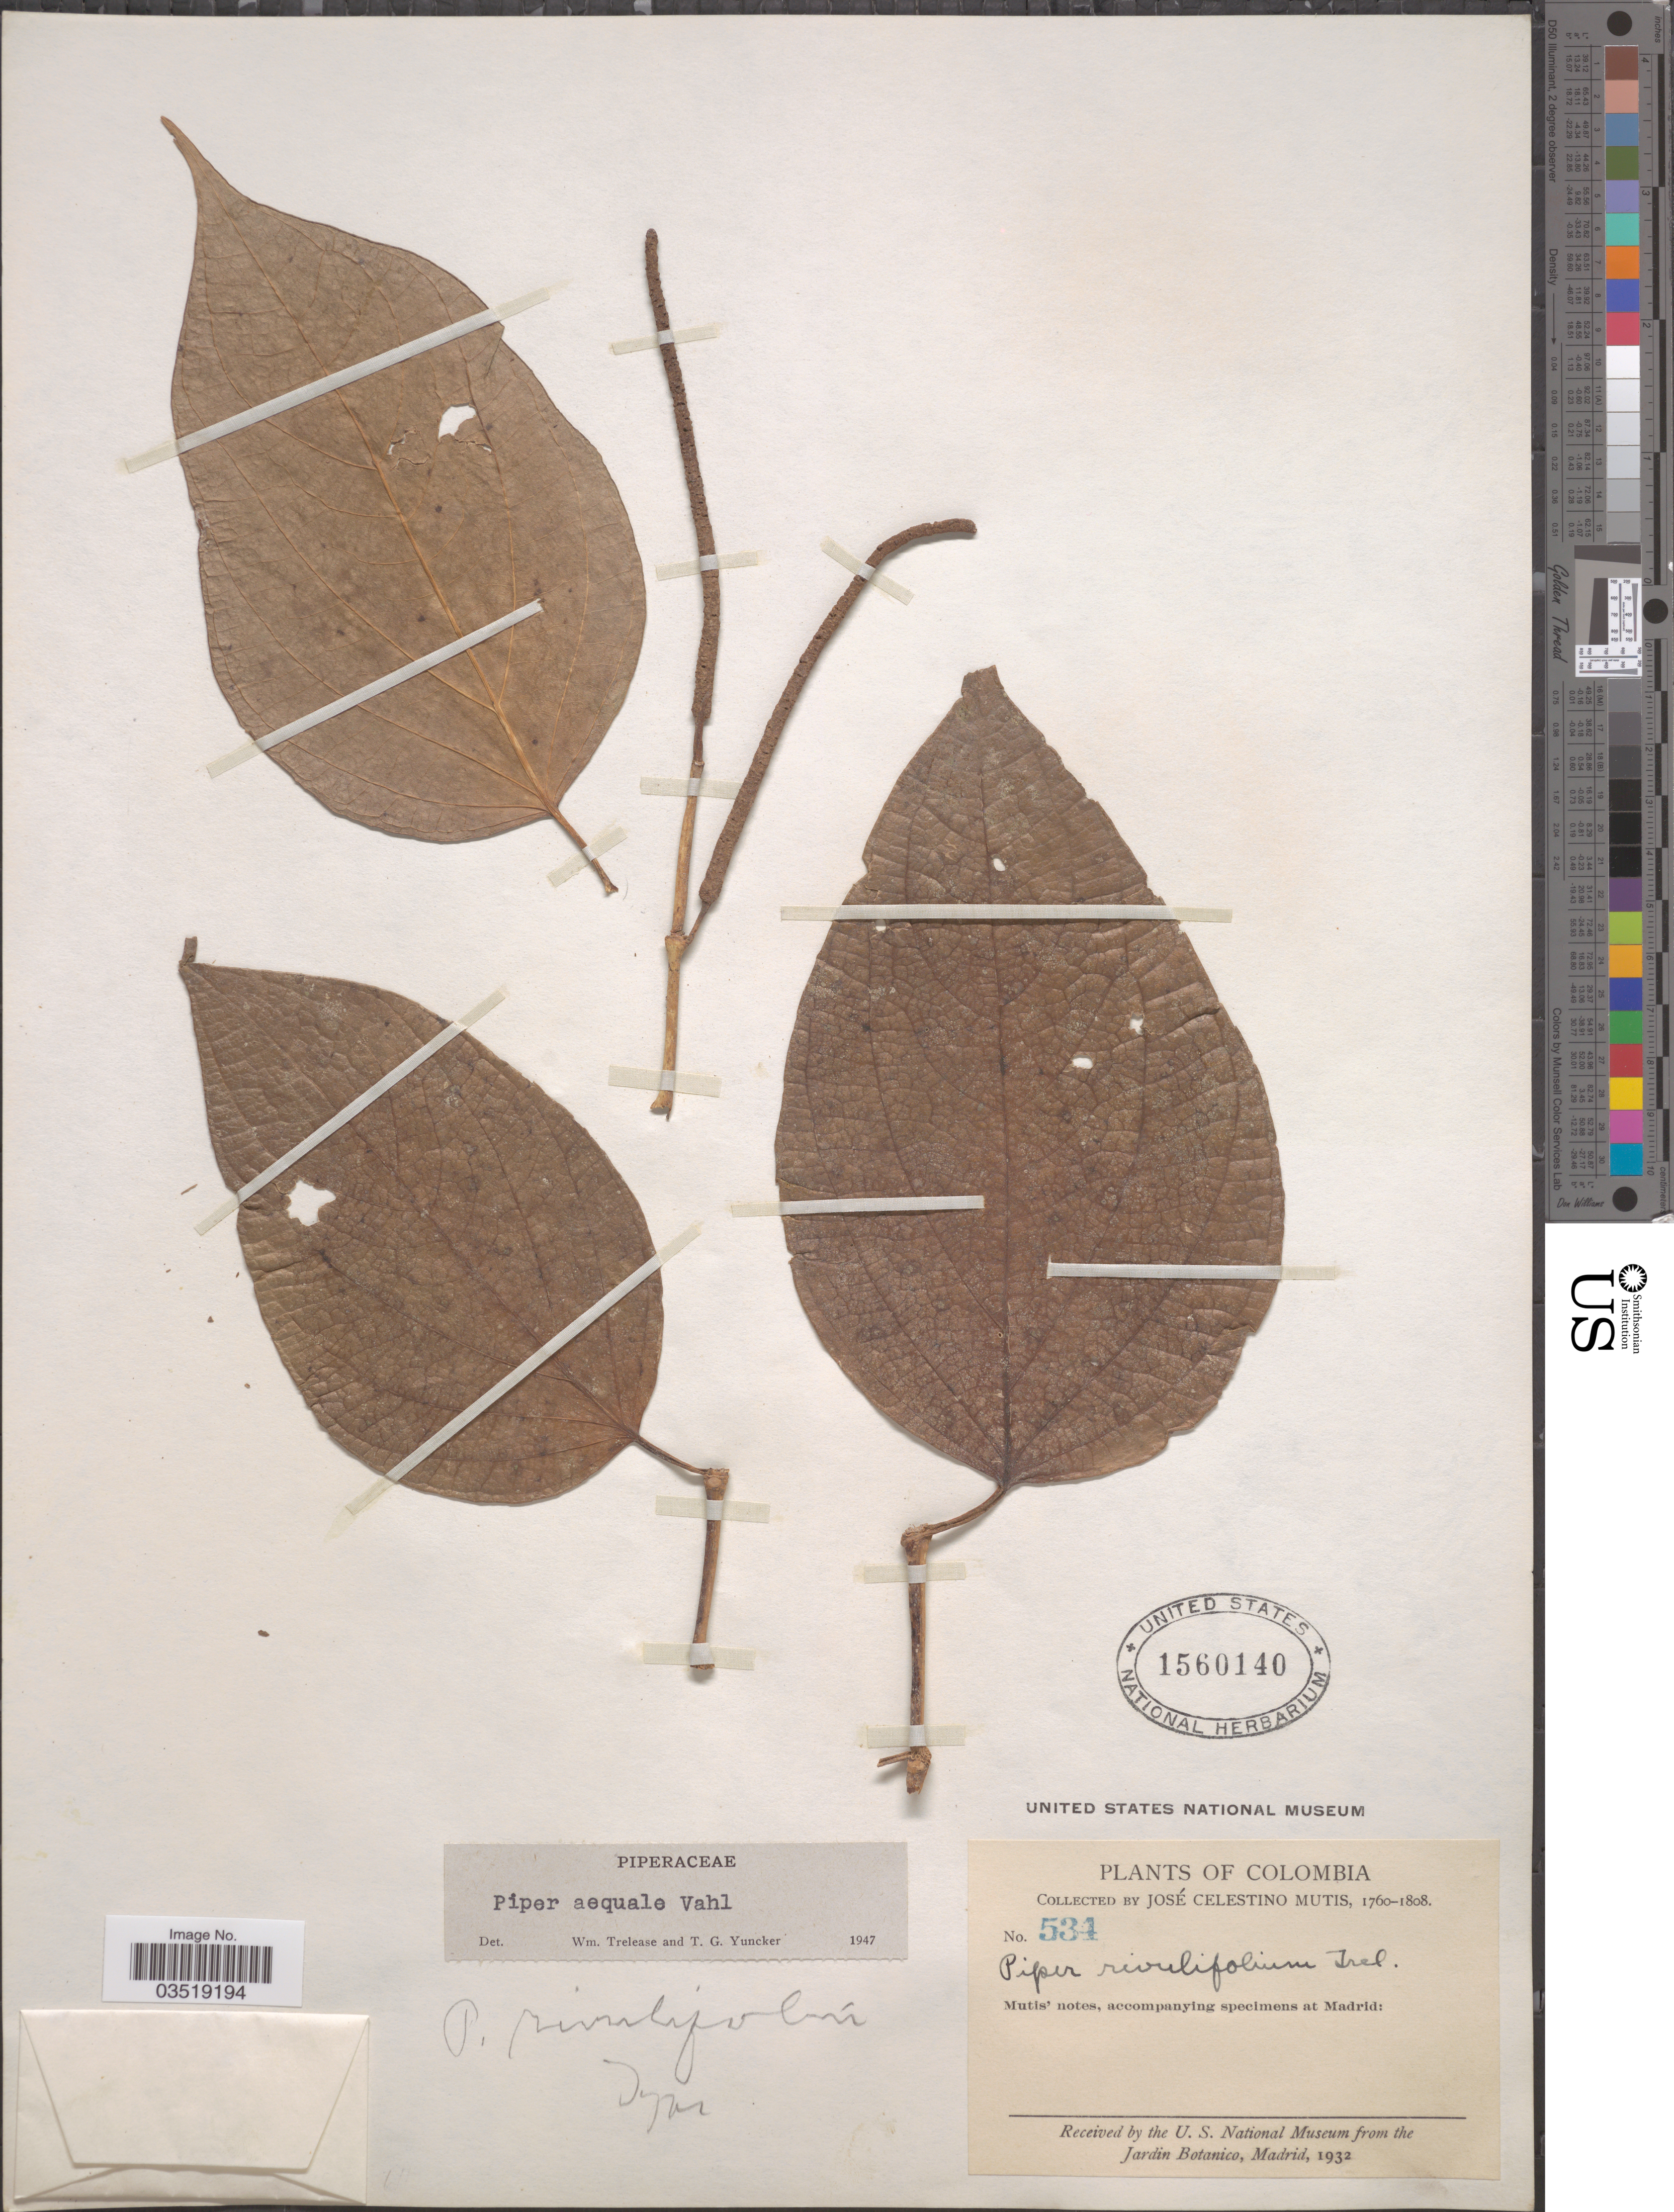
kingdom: Plantae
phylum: Tracheophyta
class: Magnoliopsida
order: Piperales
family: Piperaceae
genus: Piper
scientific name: Piper aequale var. aequale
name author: Vahl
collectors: J. C. B. Mutis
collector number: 534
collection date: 1760/1808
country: Colombia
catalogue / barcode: US 1560140